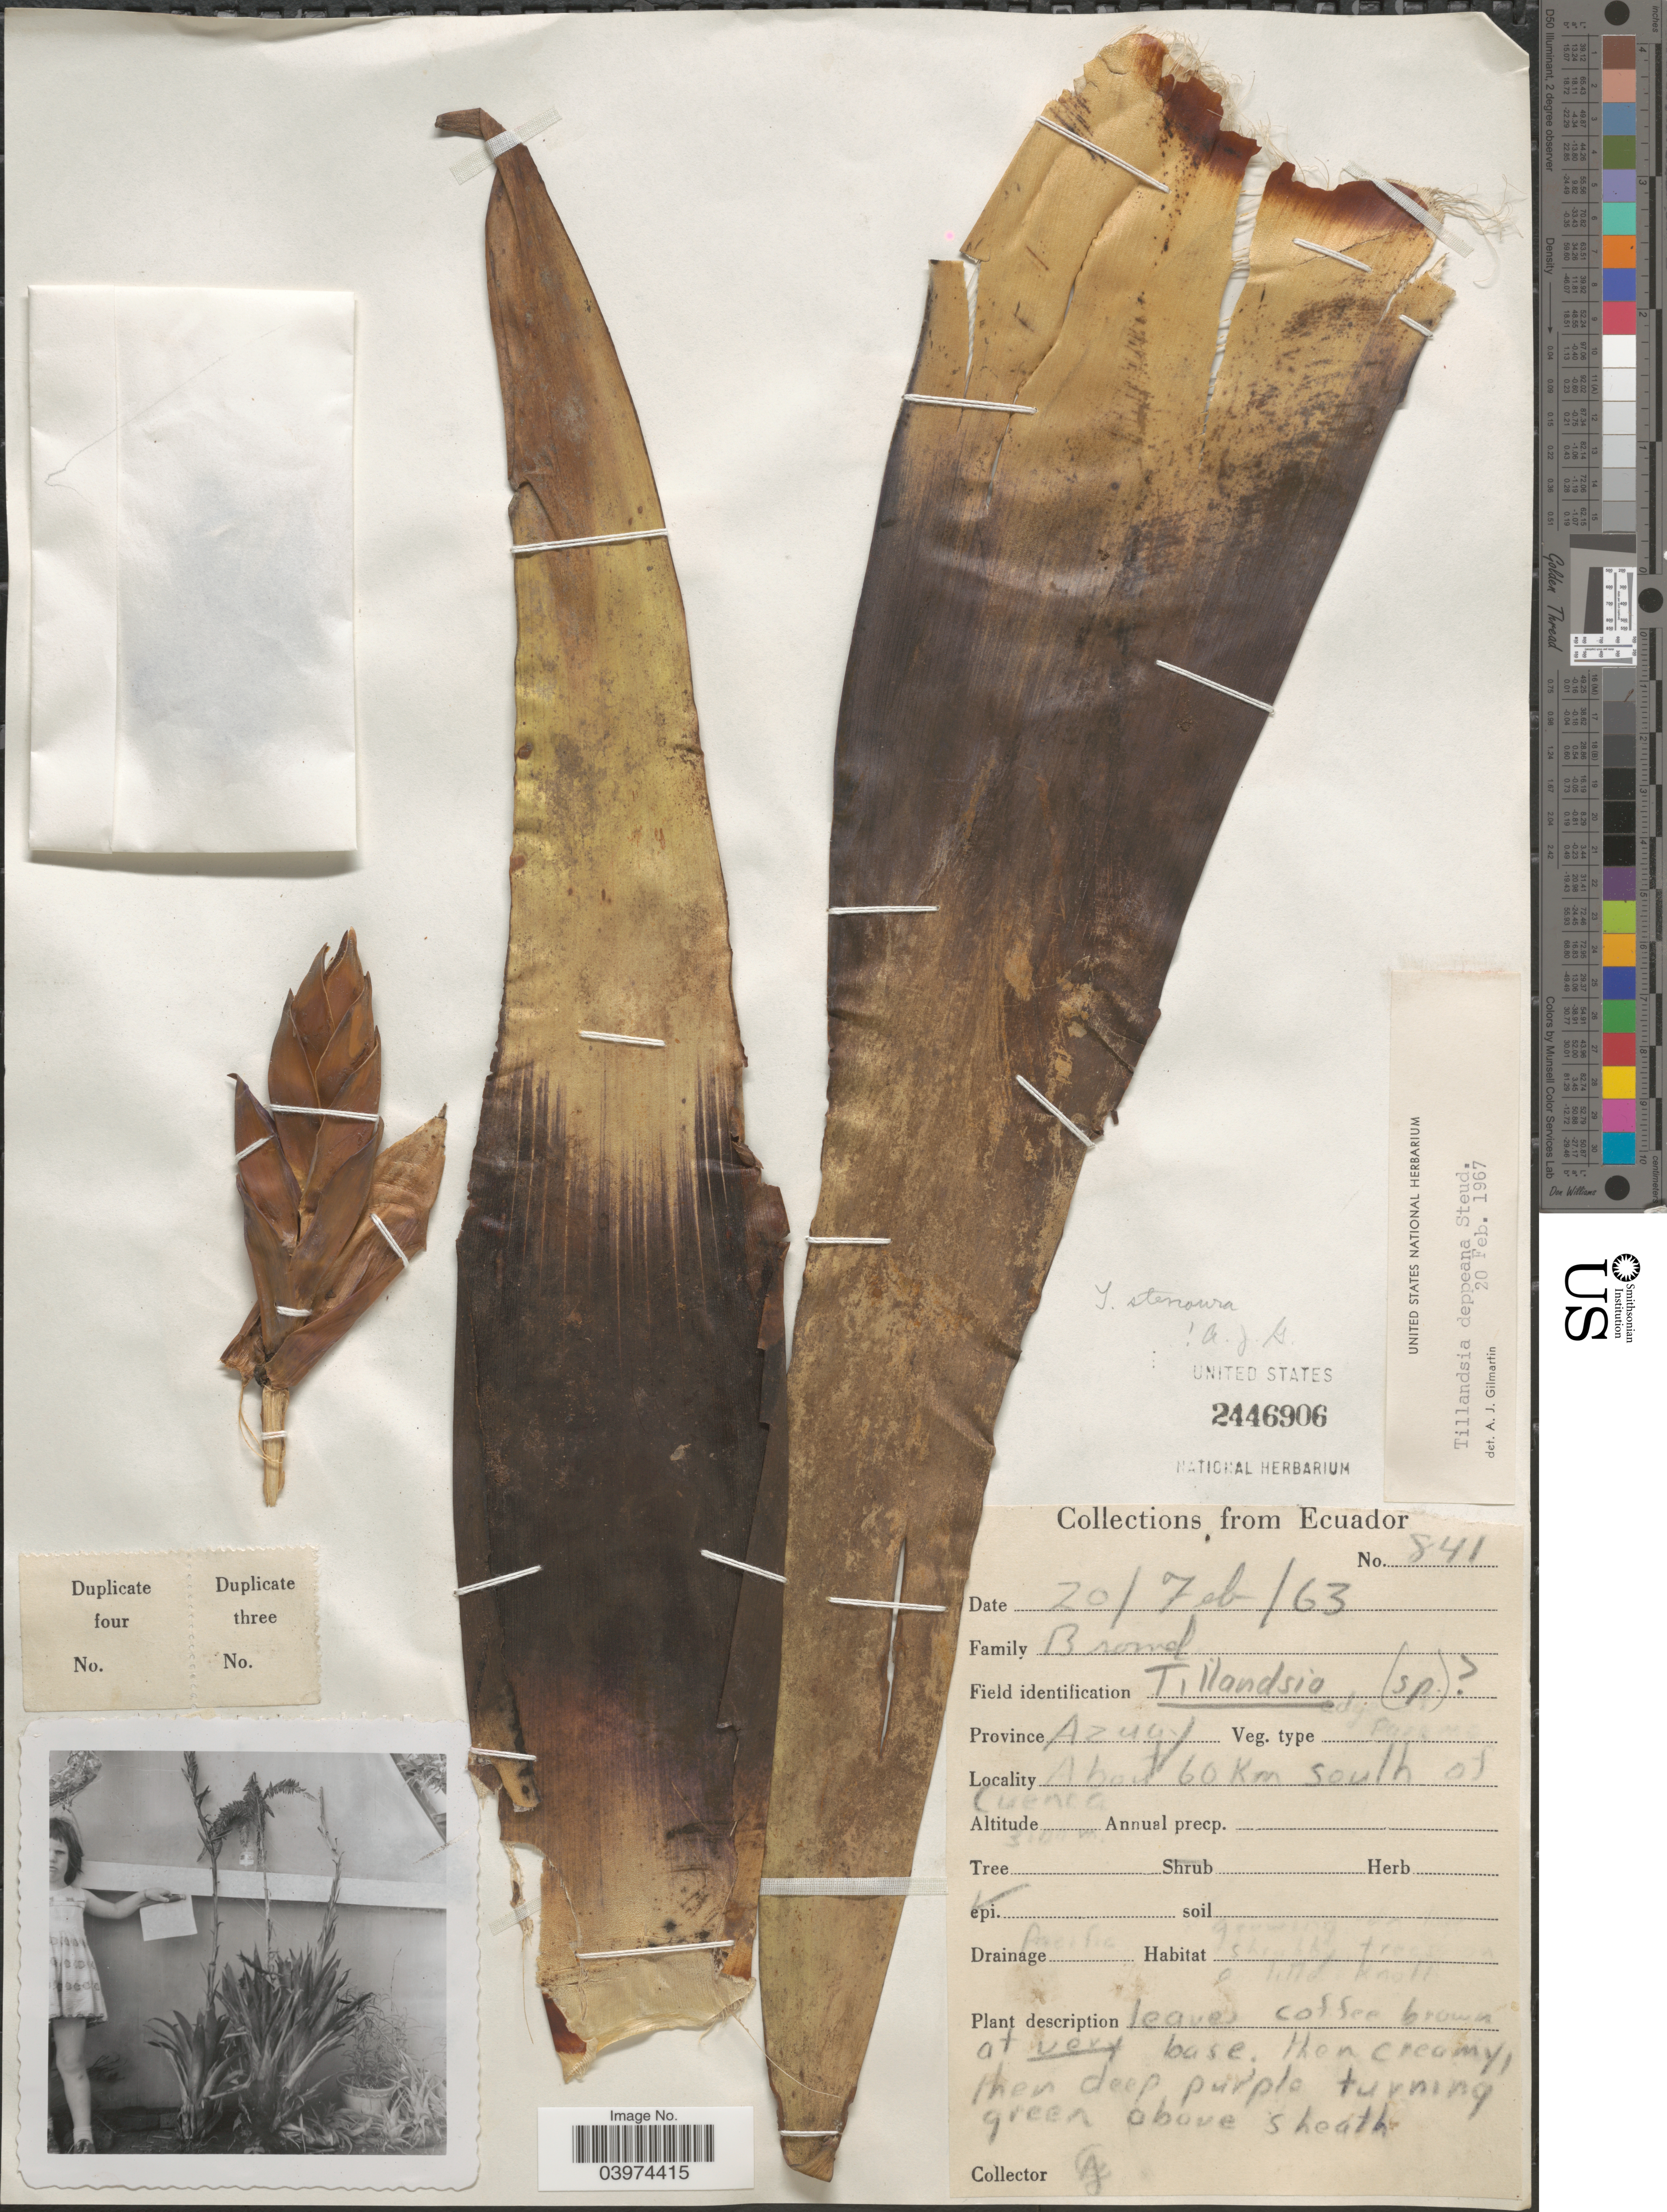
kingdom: Plantae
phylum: Tracheophyta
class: Liliopsida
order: Poales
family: Bromeliaceae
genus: Tillandsia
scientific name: Tillandsia stenoura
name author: Harms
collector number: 841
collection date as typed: Transcribed d/m/y: 20/2/63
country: Ecuador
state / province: Azuay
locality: About 60 Km. South of Cuenca.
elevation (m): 3000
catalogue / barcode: US 2446906